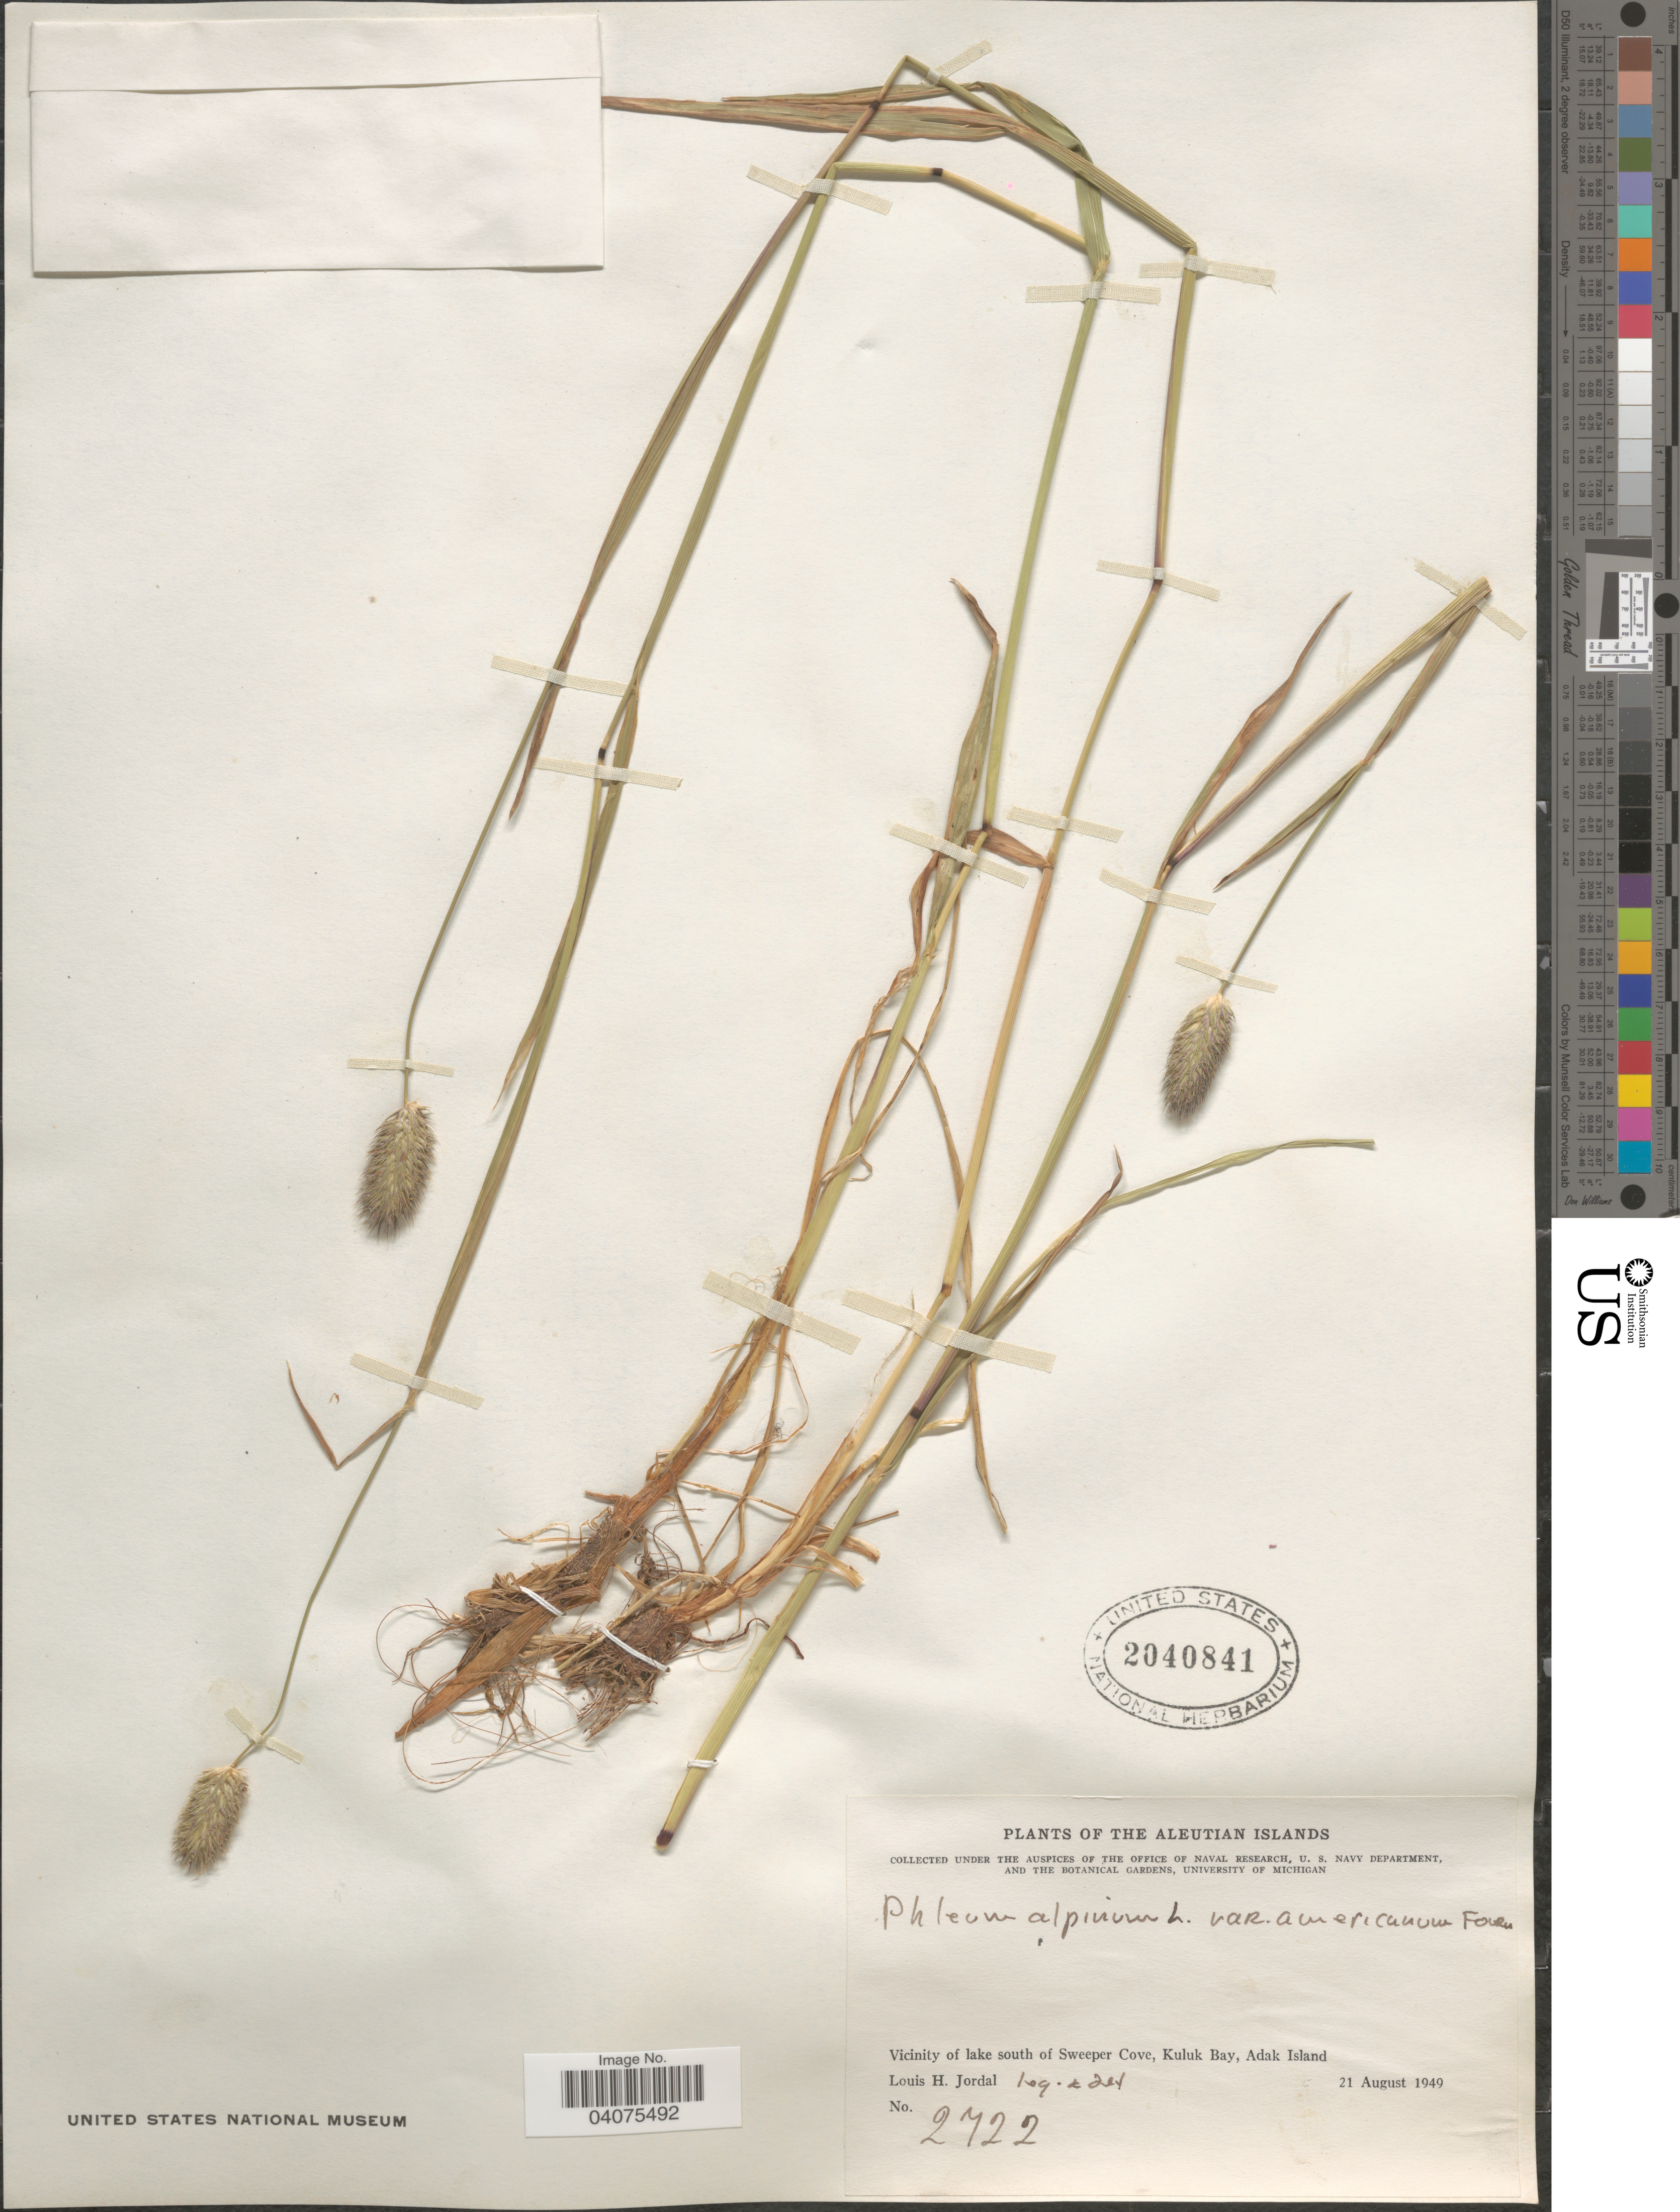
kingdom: Plantae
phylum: Tracheophyta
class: Liliopsida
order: Poales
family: Poaceae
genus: Phleum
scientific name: Phleum alpinum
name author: L.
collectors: L. Jordal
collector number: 2722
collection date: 1949-08-21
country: United States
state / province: Alaska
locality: Aleutian Islands. Vicinity of lake south of Sweeper Cove, Kuluk Bay, Adak Island.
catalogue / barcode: US 2040841